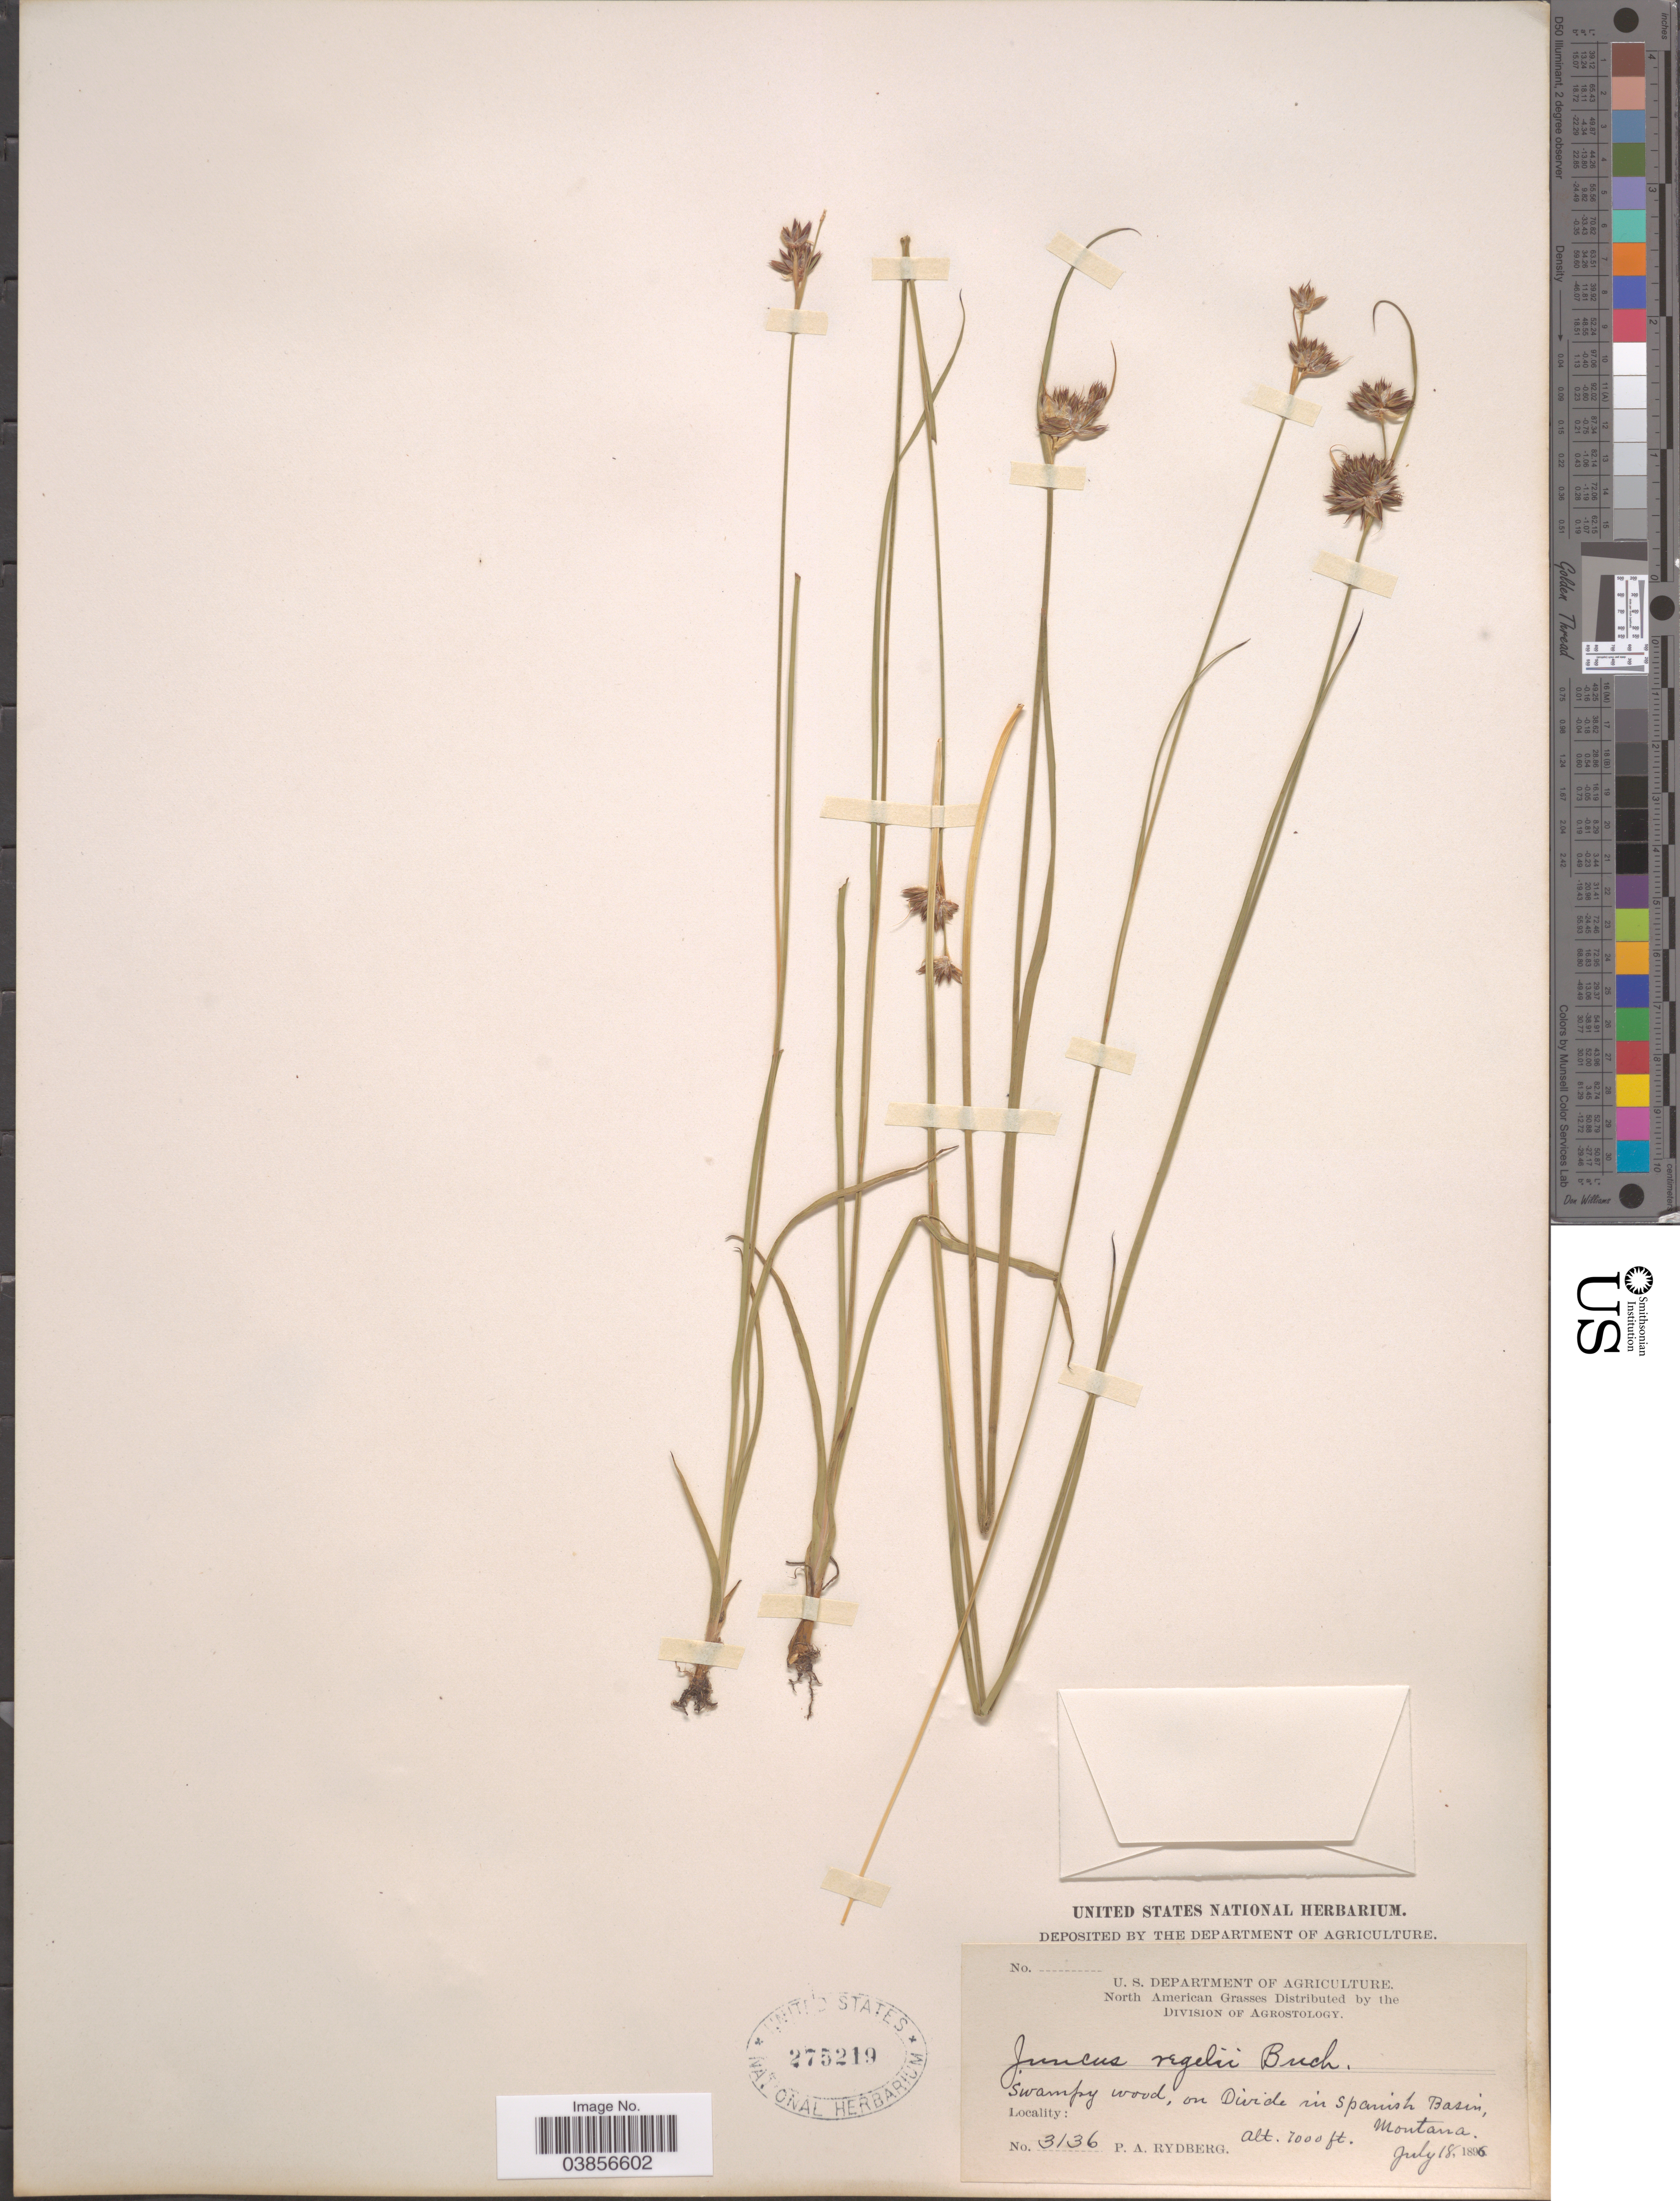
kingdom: Plantae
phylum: Tracheophyta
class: Liliopsida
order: Poales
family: Juncaceae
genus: Juncus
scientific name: Juncus regelii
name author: Buchenau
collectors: P. A. Rydberg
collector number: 3136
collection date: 1896-07-18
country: United States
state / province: Montana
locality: Swampy wood, on Divide in Spanish Basin.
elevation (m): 2134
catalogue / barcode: US 275219